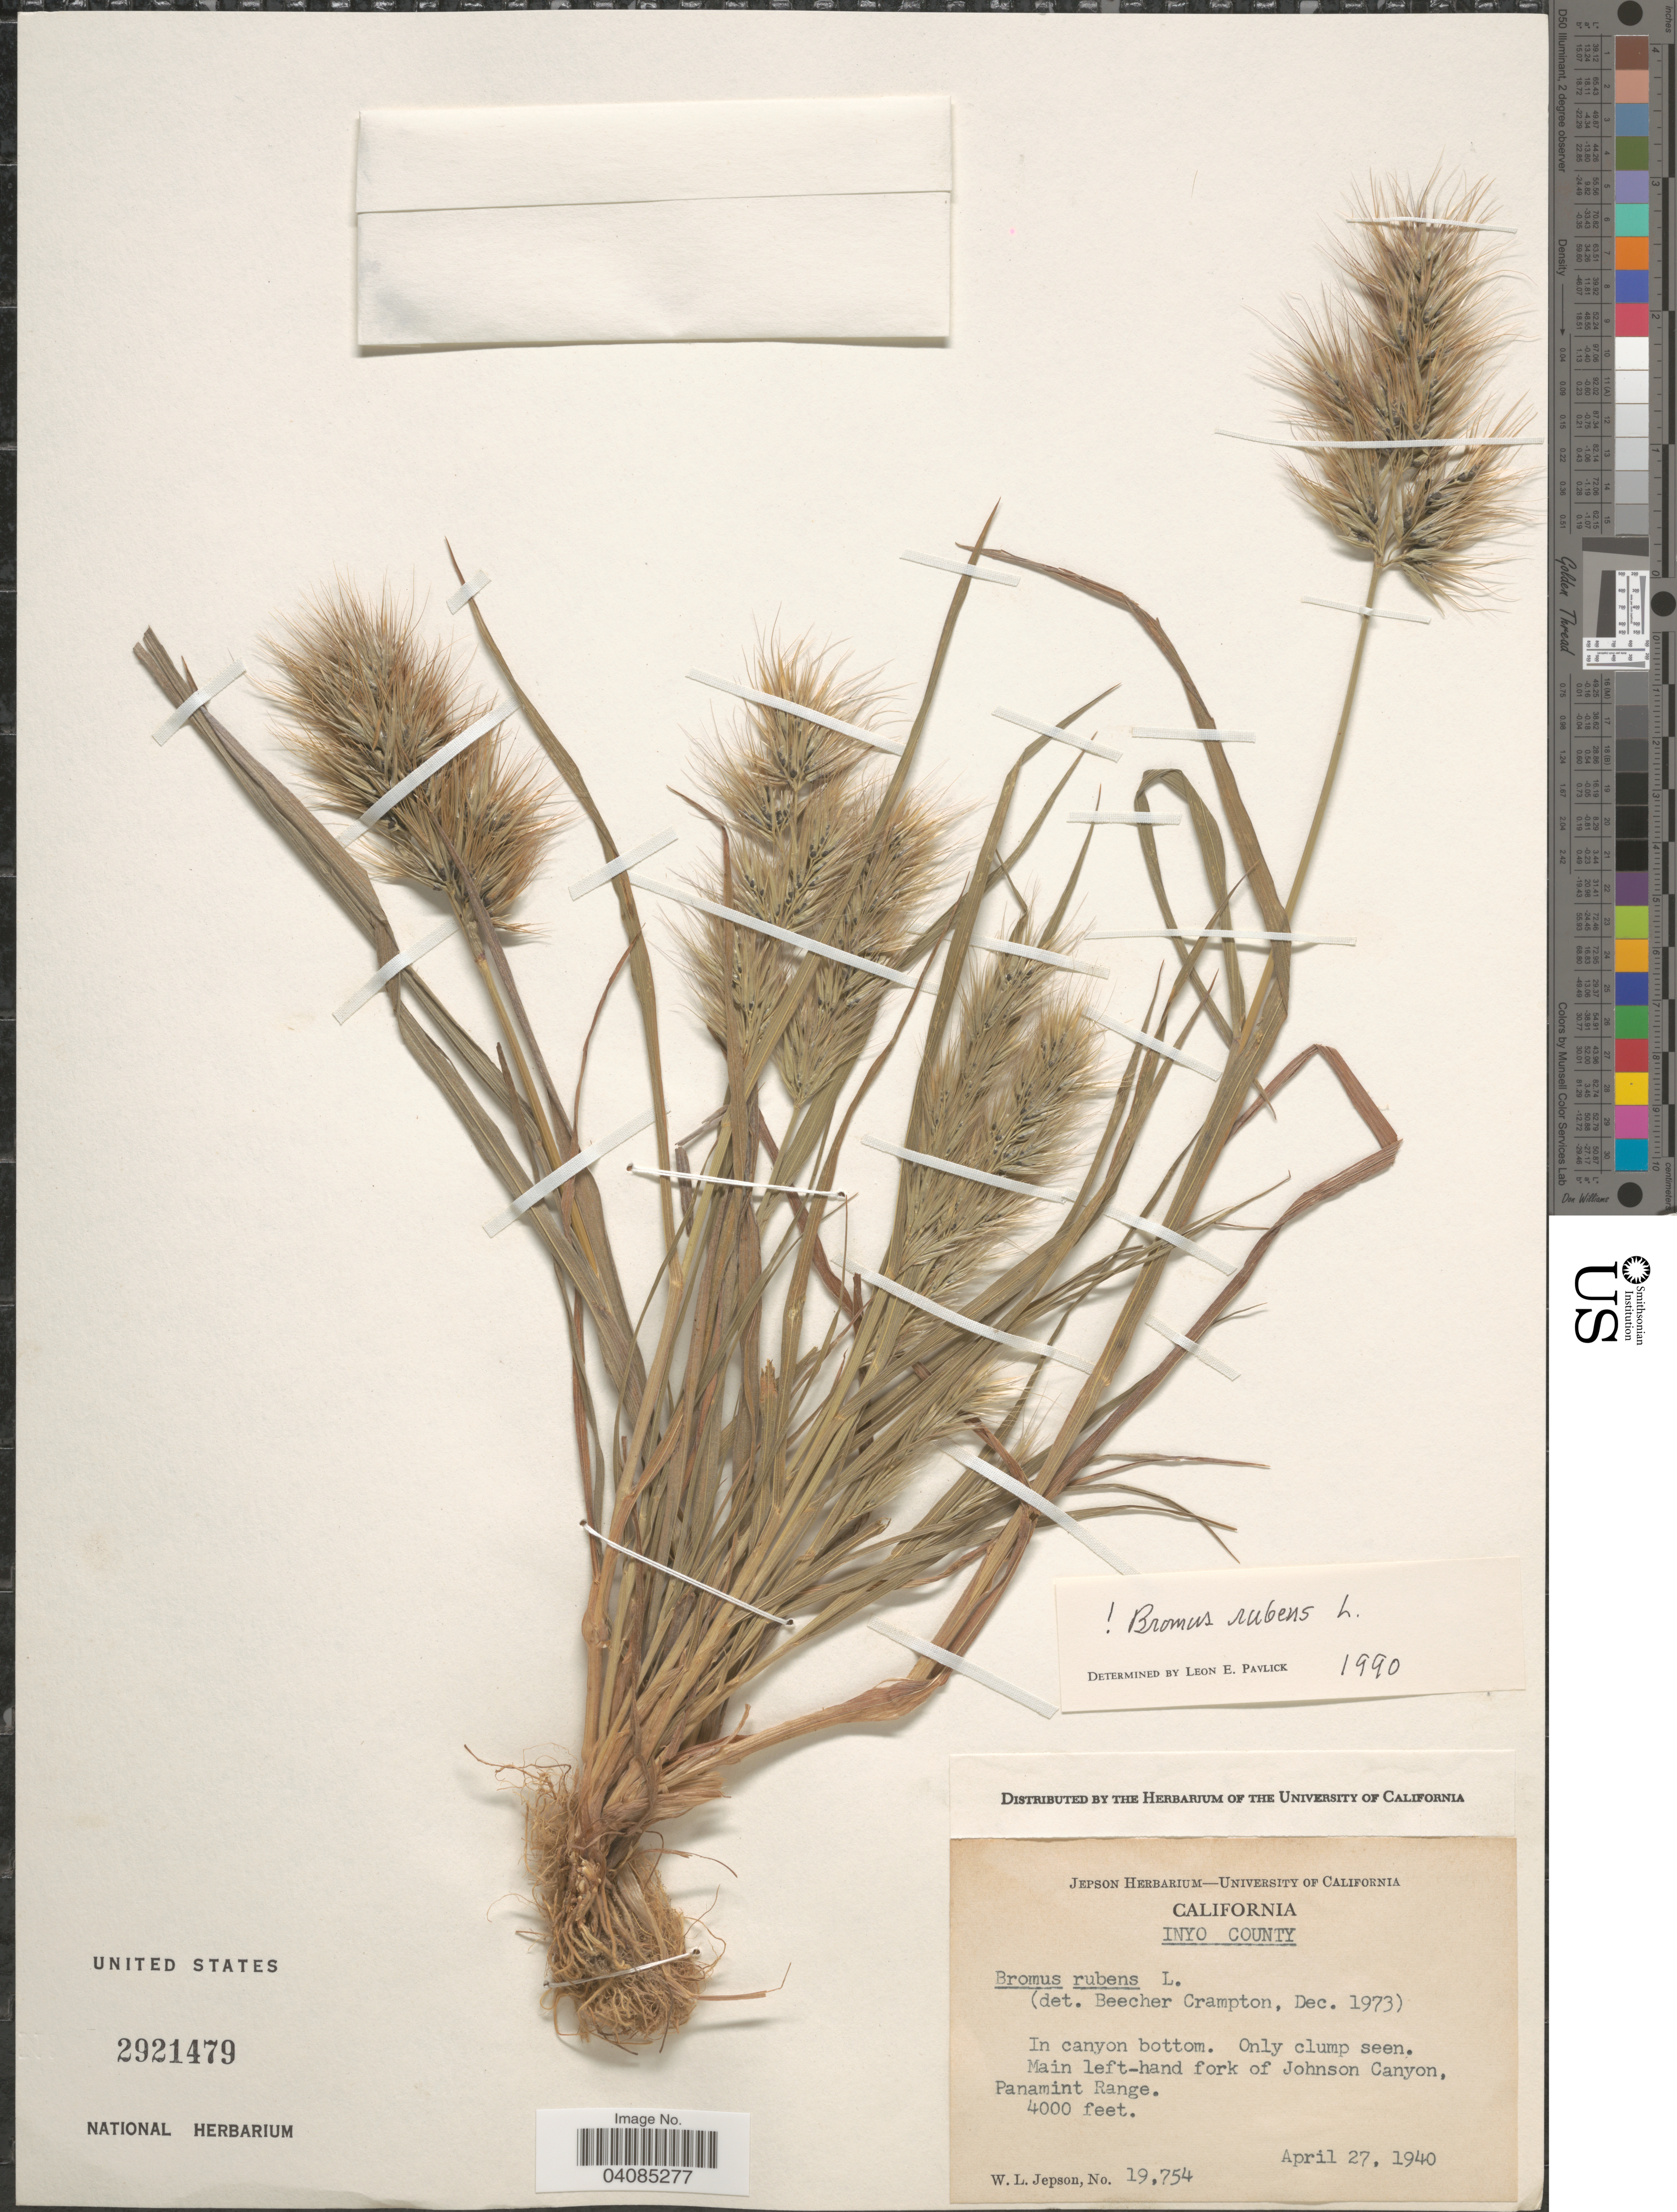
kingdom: Plantae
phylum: Tracheophyta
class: Liliopsida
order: Poales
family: Poaceae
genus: Bromus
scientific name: Bromus rubens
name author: L.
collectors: W. L. Jepson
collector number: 19754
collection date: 1940-04-27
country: United States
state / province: California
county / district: Inyo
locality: Inyo County. In canyon bottom. Only clump seen. Main left-hand fork of Johnson Canyon, Panamint Range.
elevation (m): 1219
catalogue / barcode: US 2921479